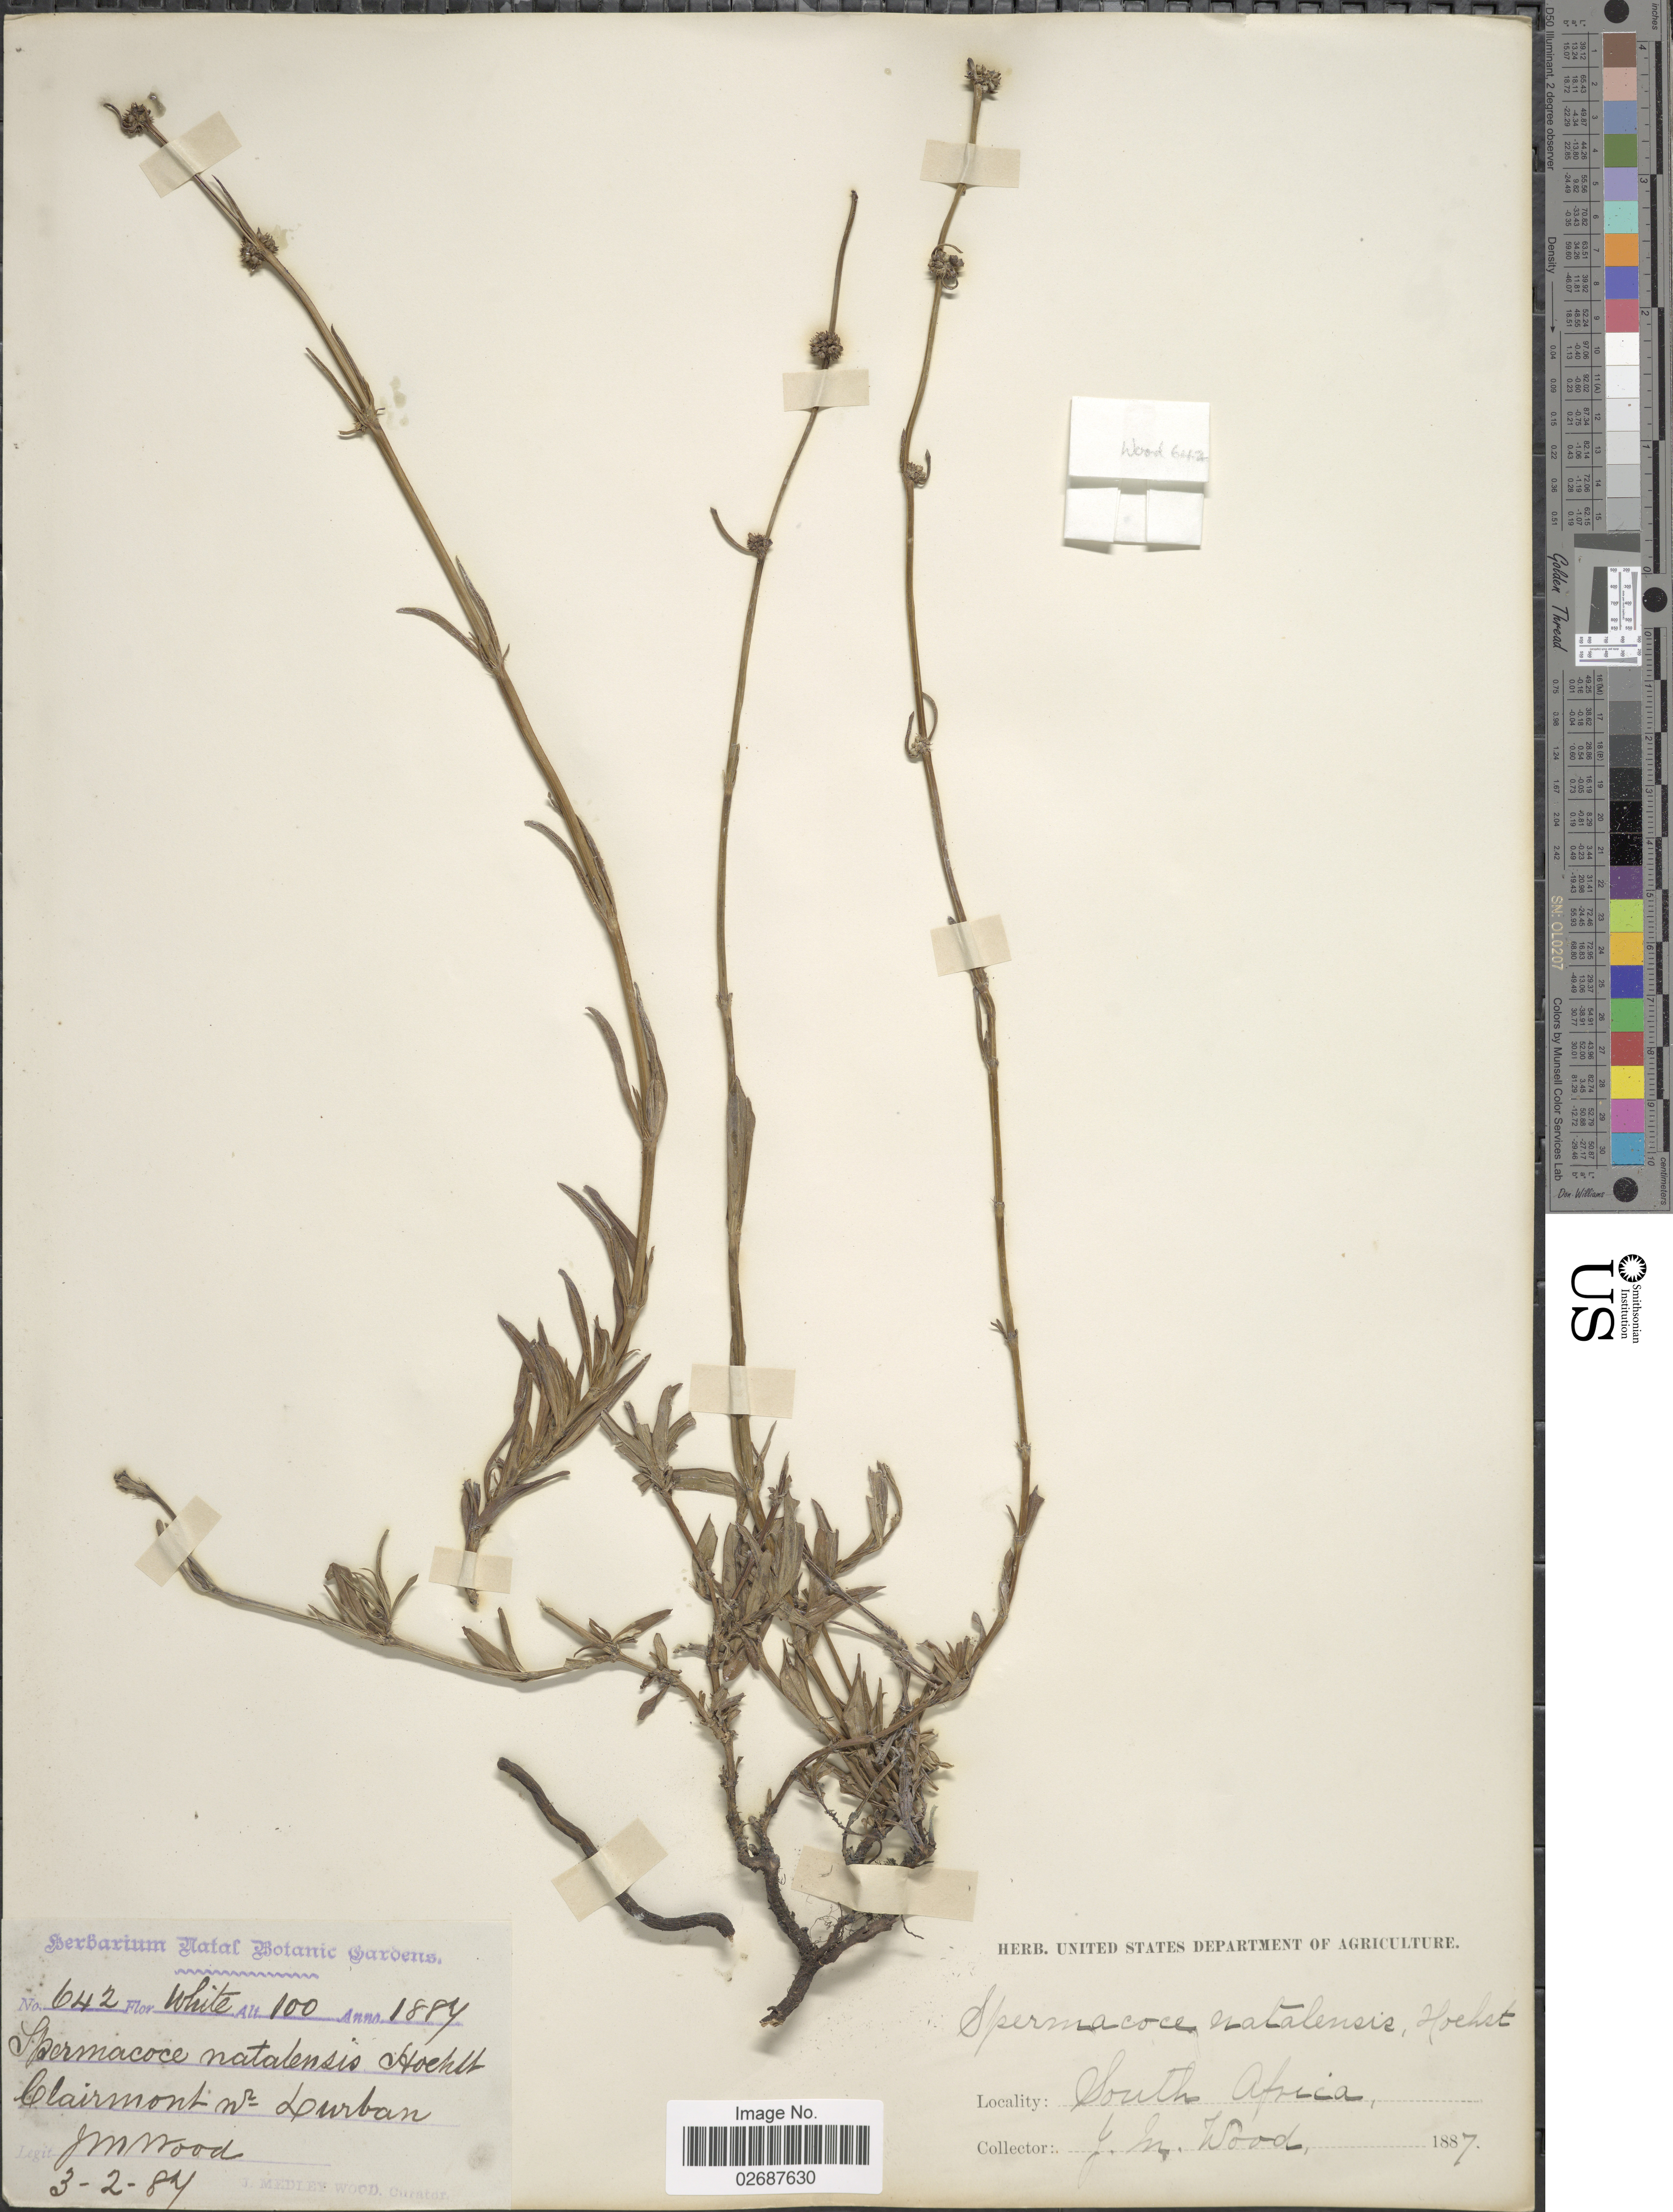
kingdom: Plantae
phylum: Tracheophyta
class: Magnoliopsida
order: Gentianales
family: Rubiaceae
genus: Borreria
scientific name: Borreria natalensis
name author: (Hochst.) K. Schum. ex S. Moore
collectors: J. Medley Wood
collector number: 642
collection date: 1887-02-03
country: South Africa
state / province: KwaZulu-Natal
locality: Clairmont nr Durban.